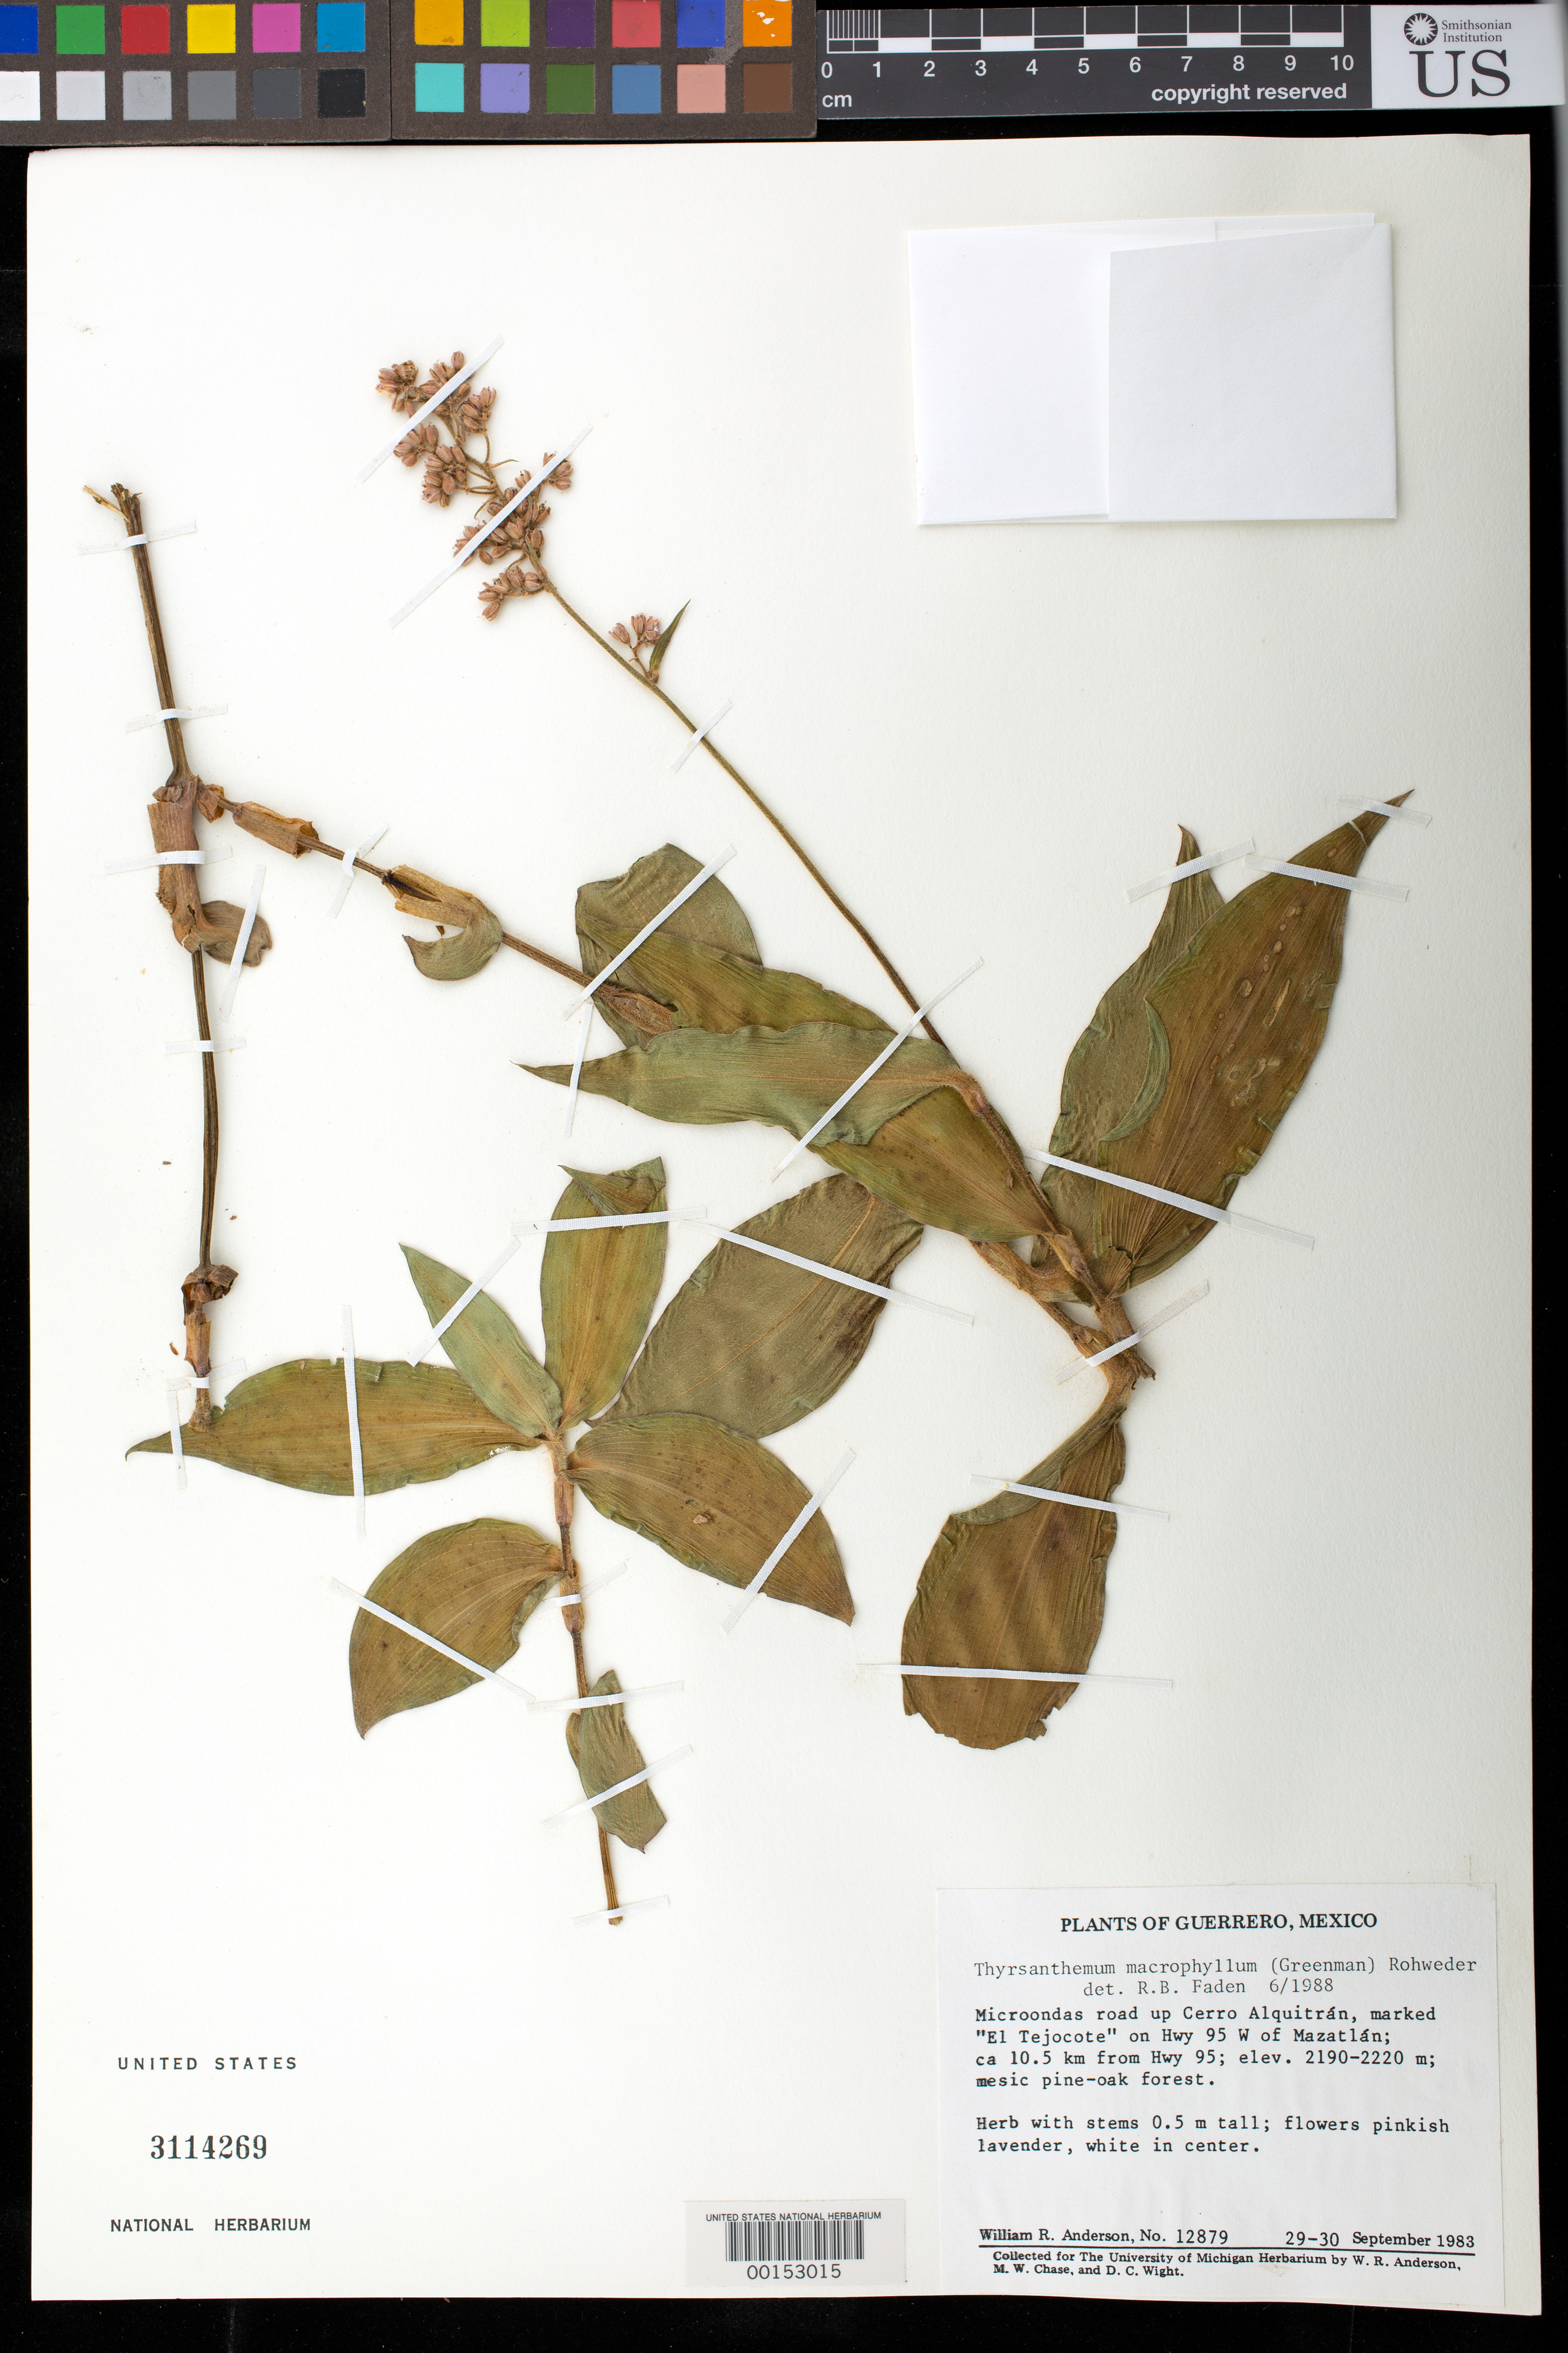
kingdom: Plantae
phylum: Tracheophyta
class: Liliopsida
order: Commelinales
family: Commelinaceae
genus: Thyrsanthemum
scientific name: Thyrsanthemum macrophyllum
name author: (Greenm.) Rohw.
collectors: W. R. Anderson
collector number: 12879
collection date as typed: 29 Sep 1983 to 30 Sep 1983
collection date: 1983-09-29/1983-09-30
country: Mexico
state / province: Guerrero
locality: Microondas road up Cerro Alquitran, marked "El Tejocote" on hwy 95 W of Mazatlan, ca 10.5 km from hwy 95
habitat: Mesic pine-oak forest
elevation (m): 2190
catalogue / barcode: US 3114269